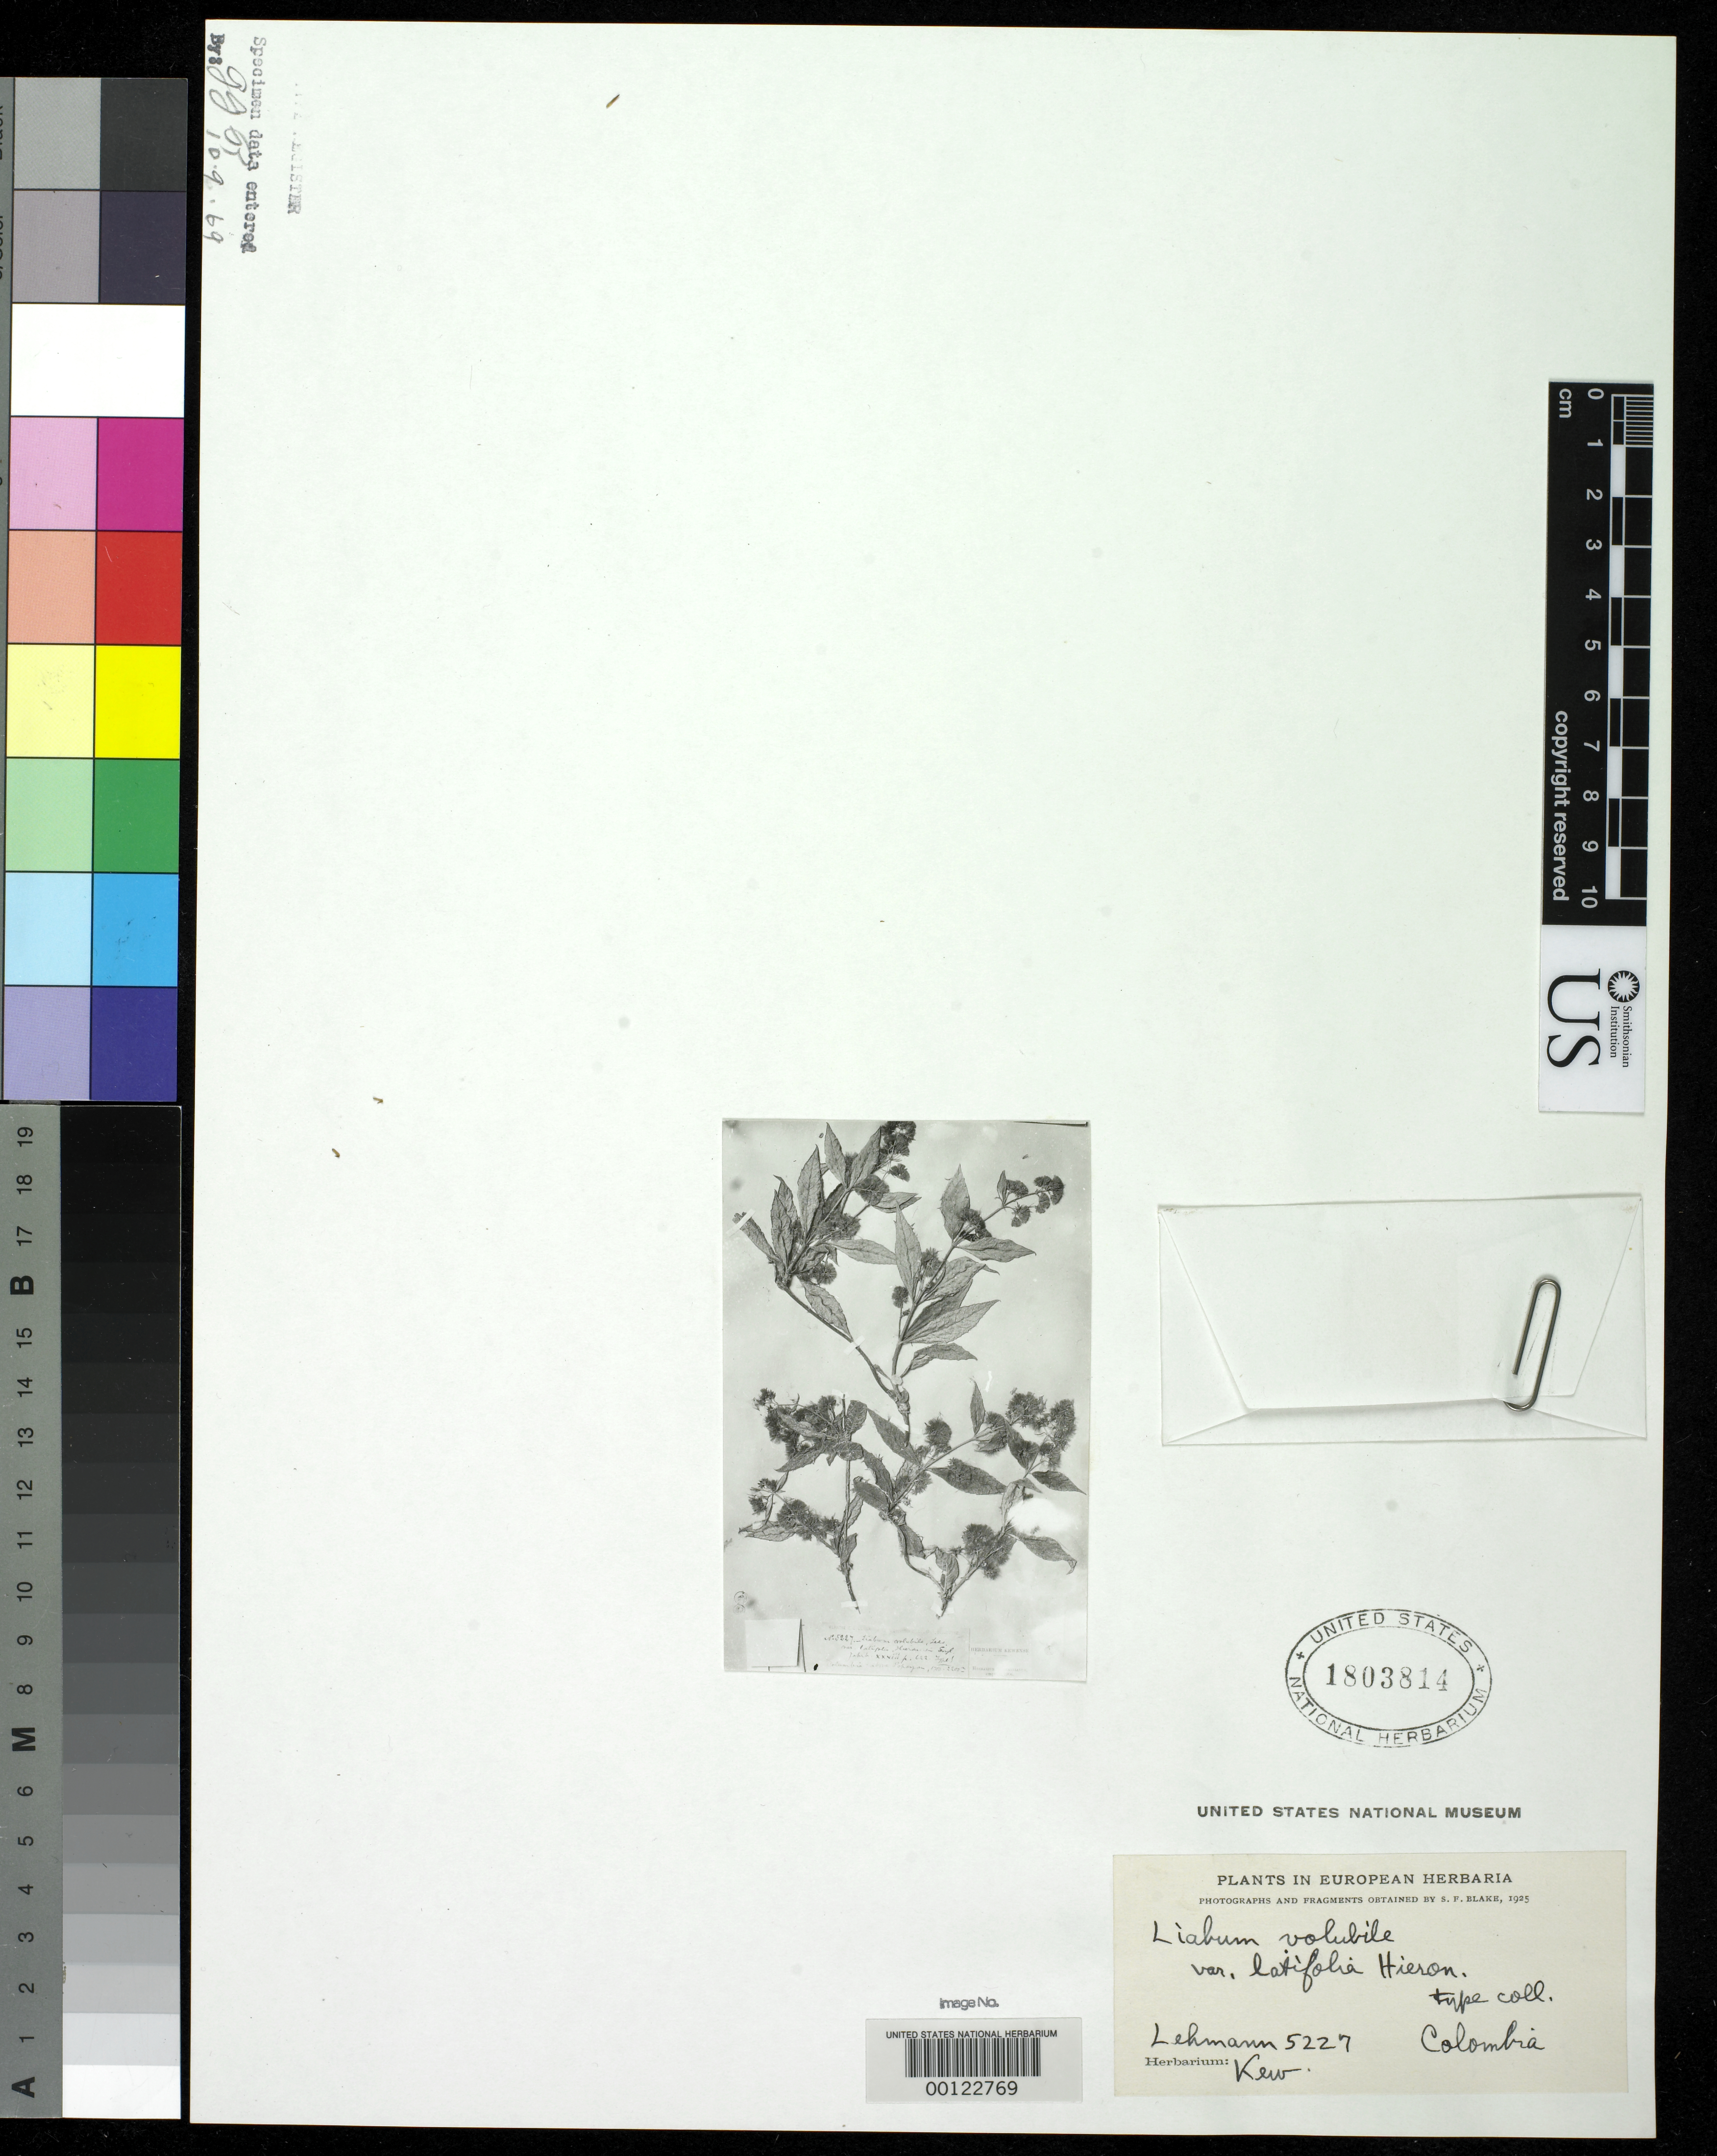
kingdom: Plantae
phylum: Tracheophyta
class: Magnoliopsida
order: Asterales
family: Asteraceae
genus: Liabum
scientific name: Liabum volubile var. latifolia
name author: Hieron.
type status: Isotype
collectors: F. C. Lehmann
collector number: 5227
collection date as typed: Feb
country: Colombia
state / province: Cauca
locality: Popayan.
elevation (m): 1700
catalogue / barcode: US 1803814